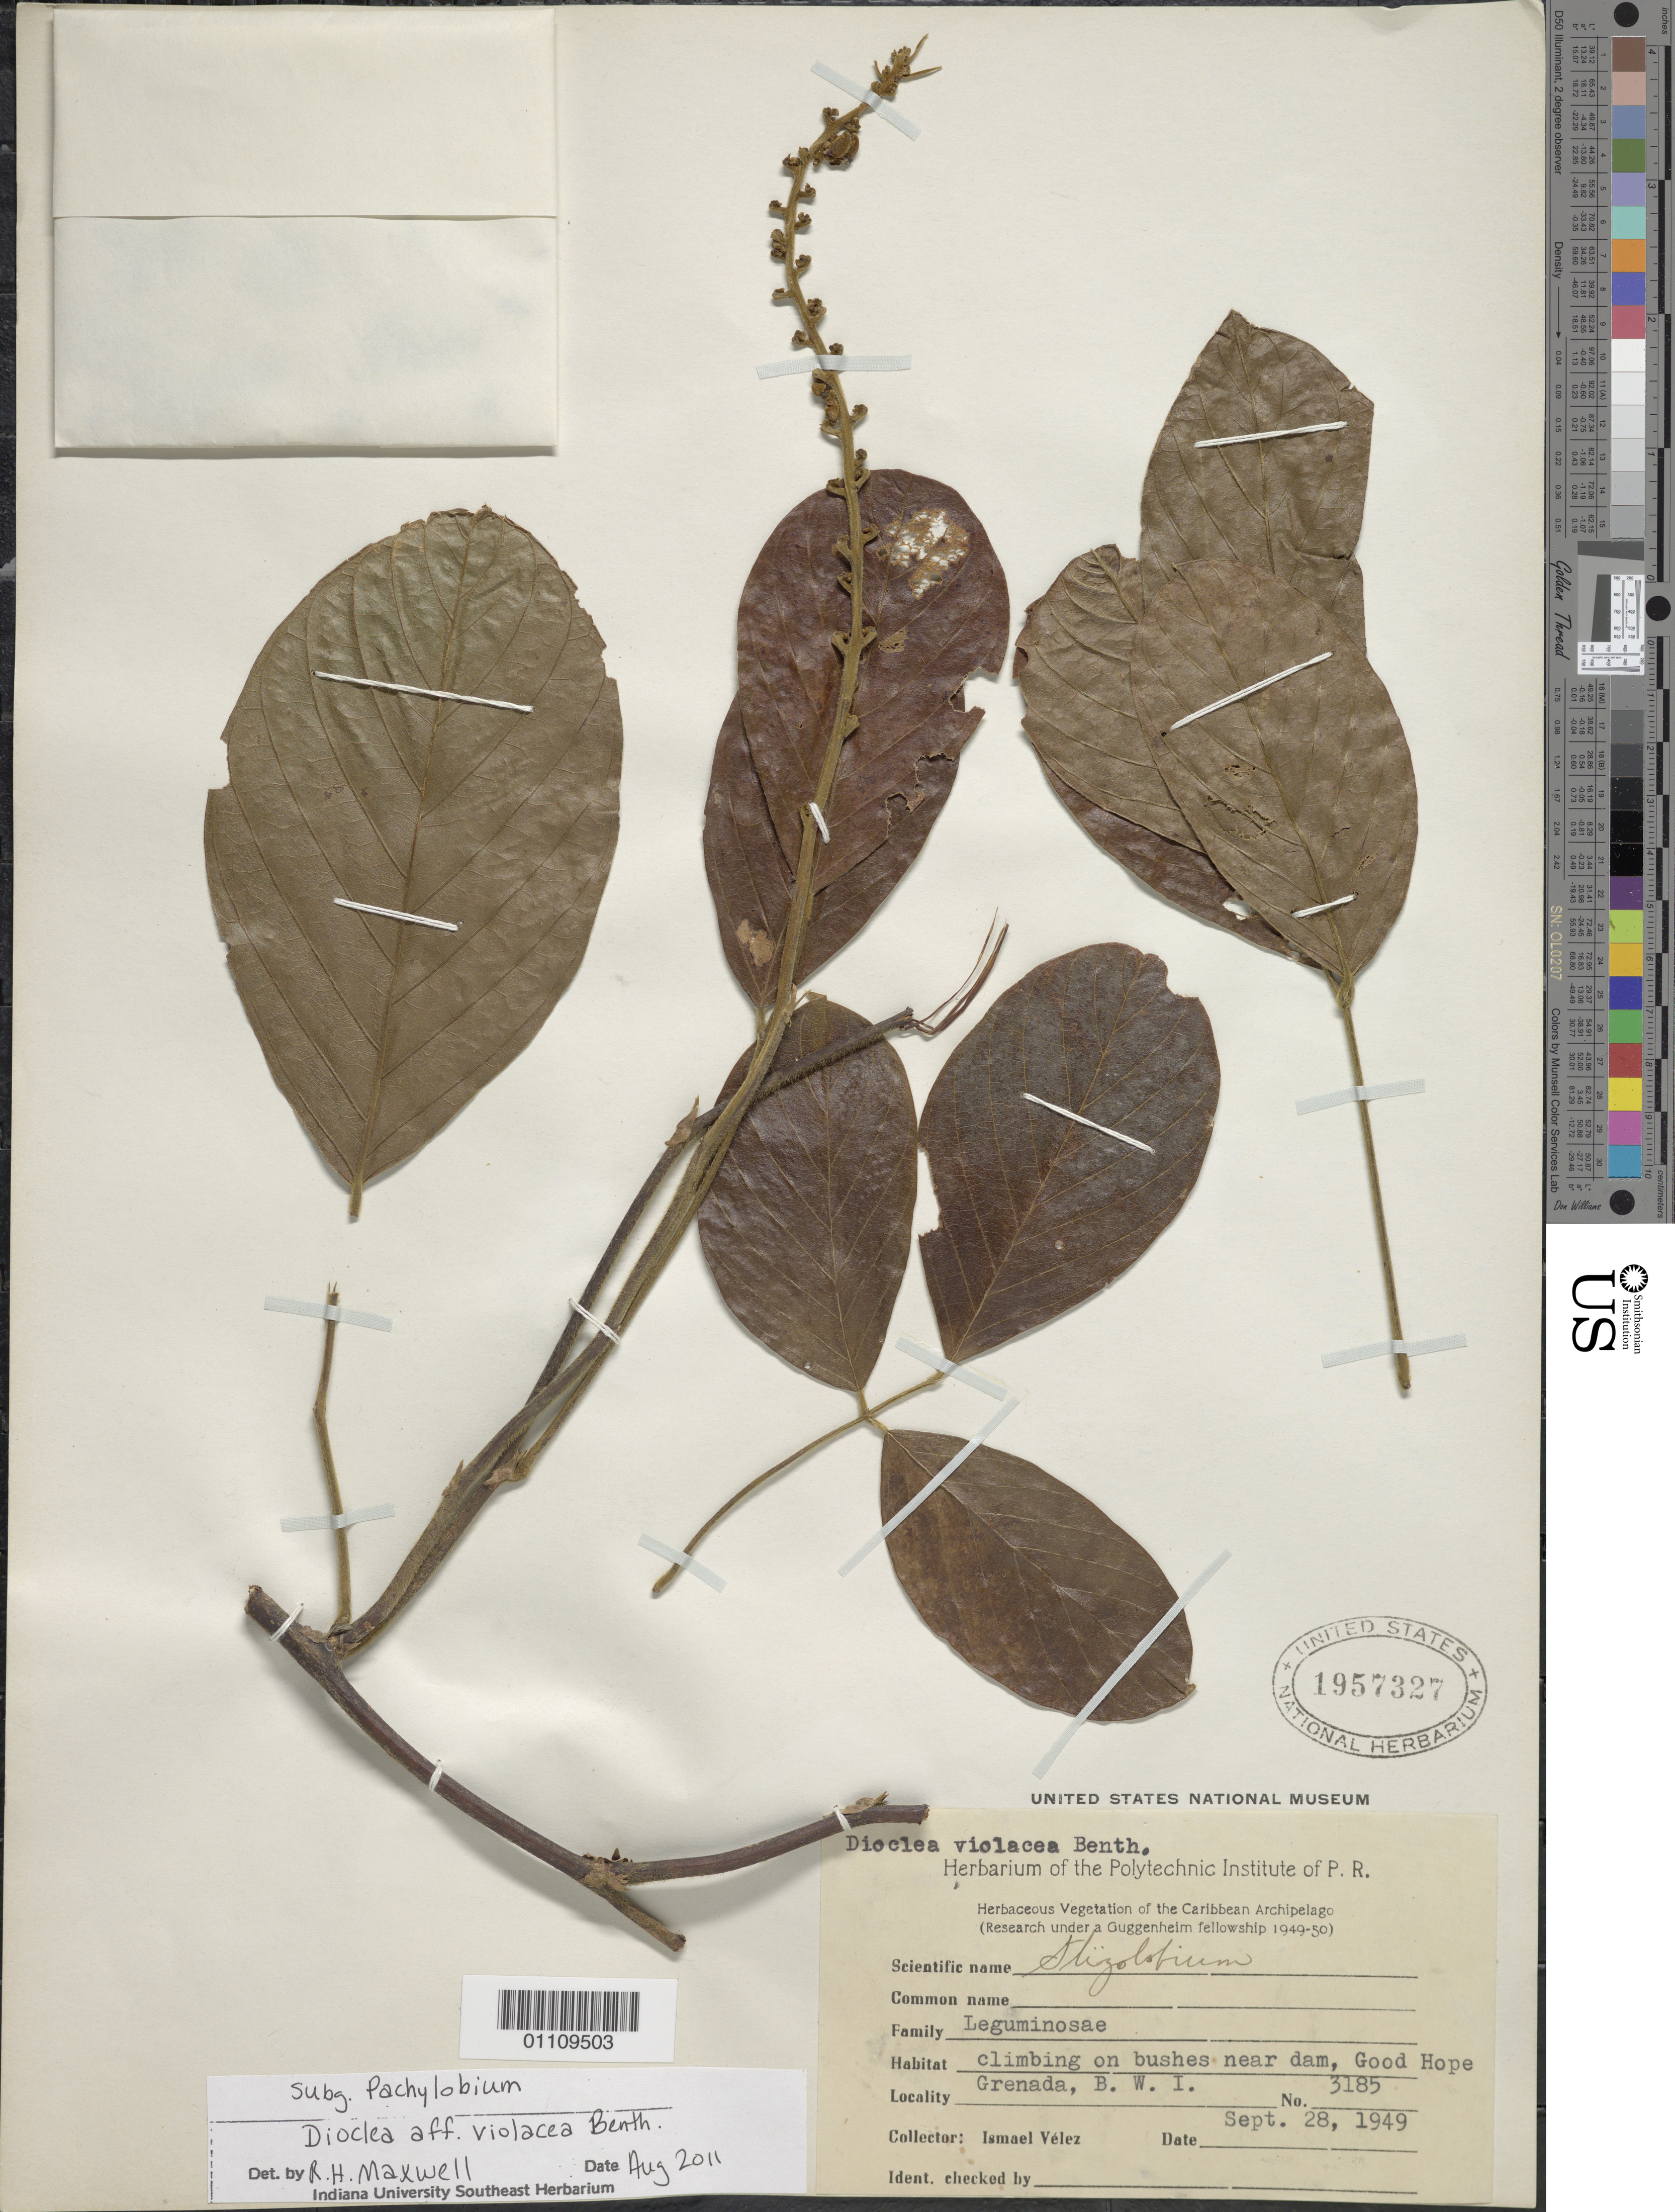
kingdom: Plantae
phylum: Tracheophyta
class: Magnoliopsida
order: Fabales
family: Fabaceae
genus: Macropsychanthus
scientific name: Macropsychanthus violaceus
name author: (Mart. ex Benth.) L.P. Queiroz & Snak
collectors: I. Velez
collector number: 3185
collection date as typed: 28 Sep 1949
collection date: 1949-09-28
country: Grenada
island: Grenada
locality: Good Hope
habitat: Climbing on bushes near dam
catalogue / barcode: US 1957327